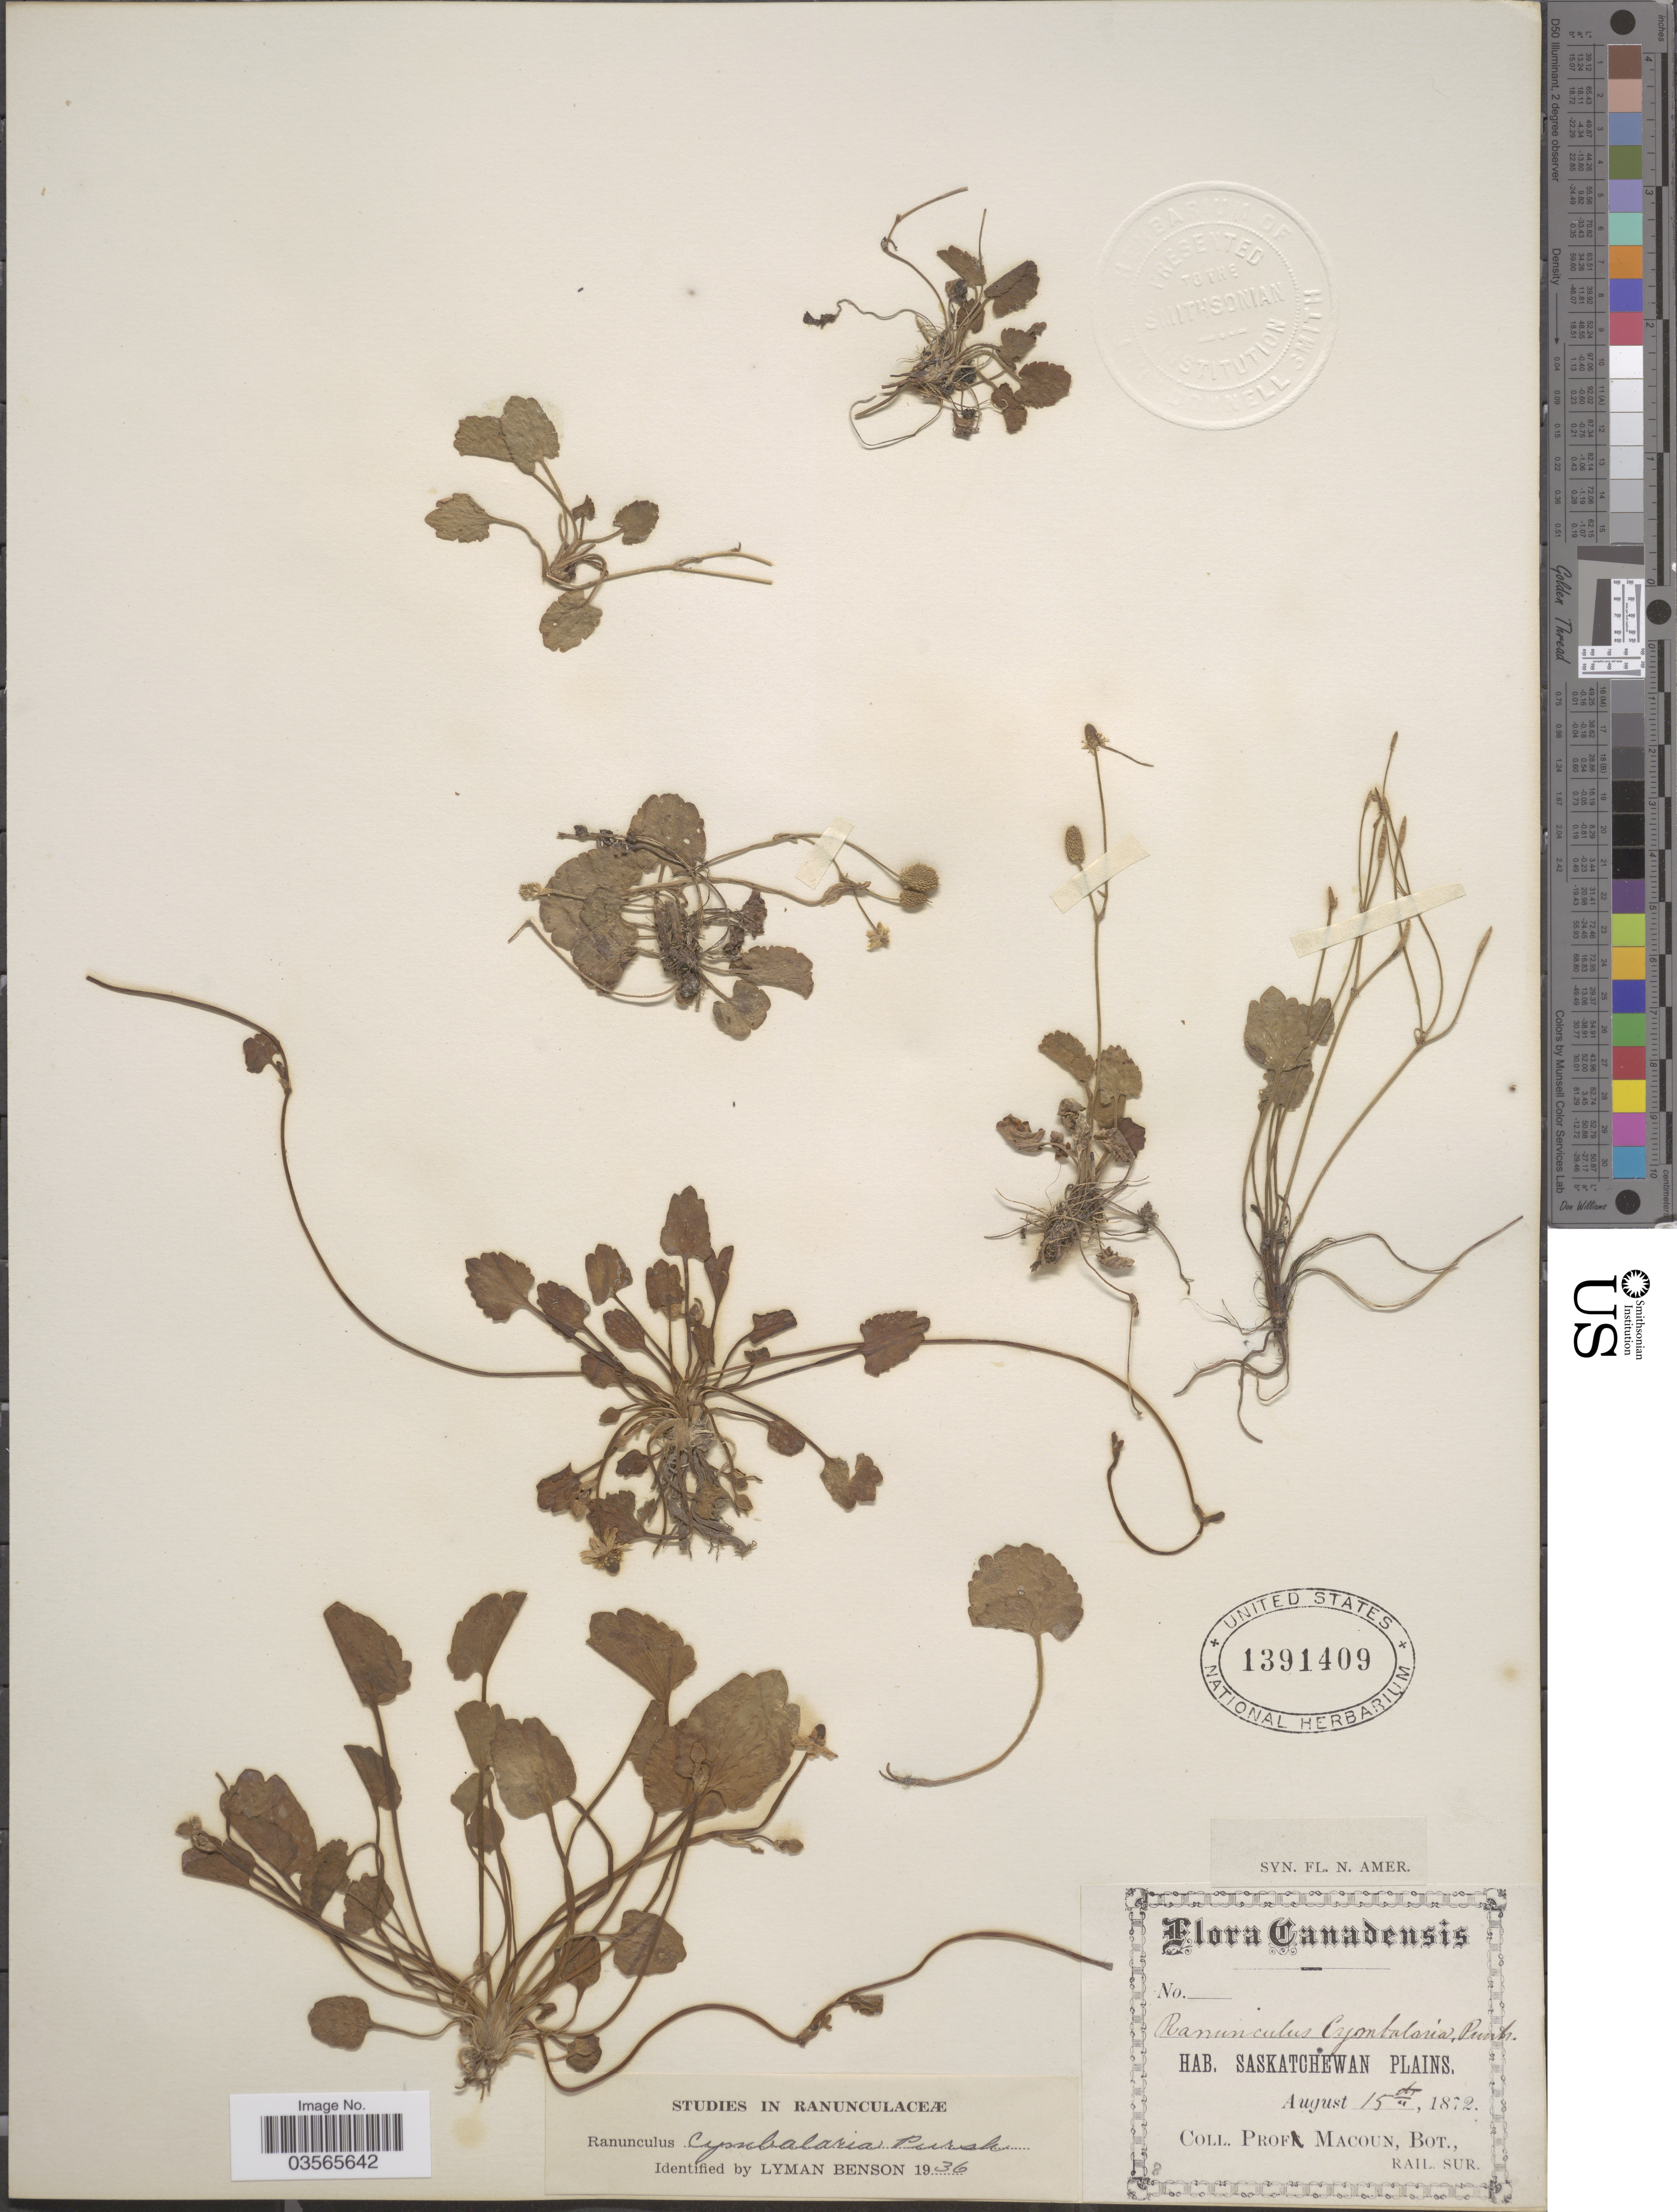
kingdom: Plantae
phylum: Tracheophyta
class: Magnoliopsida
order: Ranunculales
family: Ranunculaceae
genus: Halerpestes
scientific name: Halerpestes cymbalaria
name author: (Pursh) Greene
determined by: Strong, M. T., (US), Smithsonian Institution - National Museum of Natural History (UNITED STATES)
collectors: -- Macoun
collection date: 1872-08-15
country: Canada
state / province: Saskatchewan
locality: Saskatchewan Plains.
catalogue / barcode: US 1391409